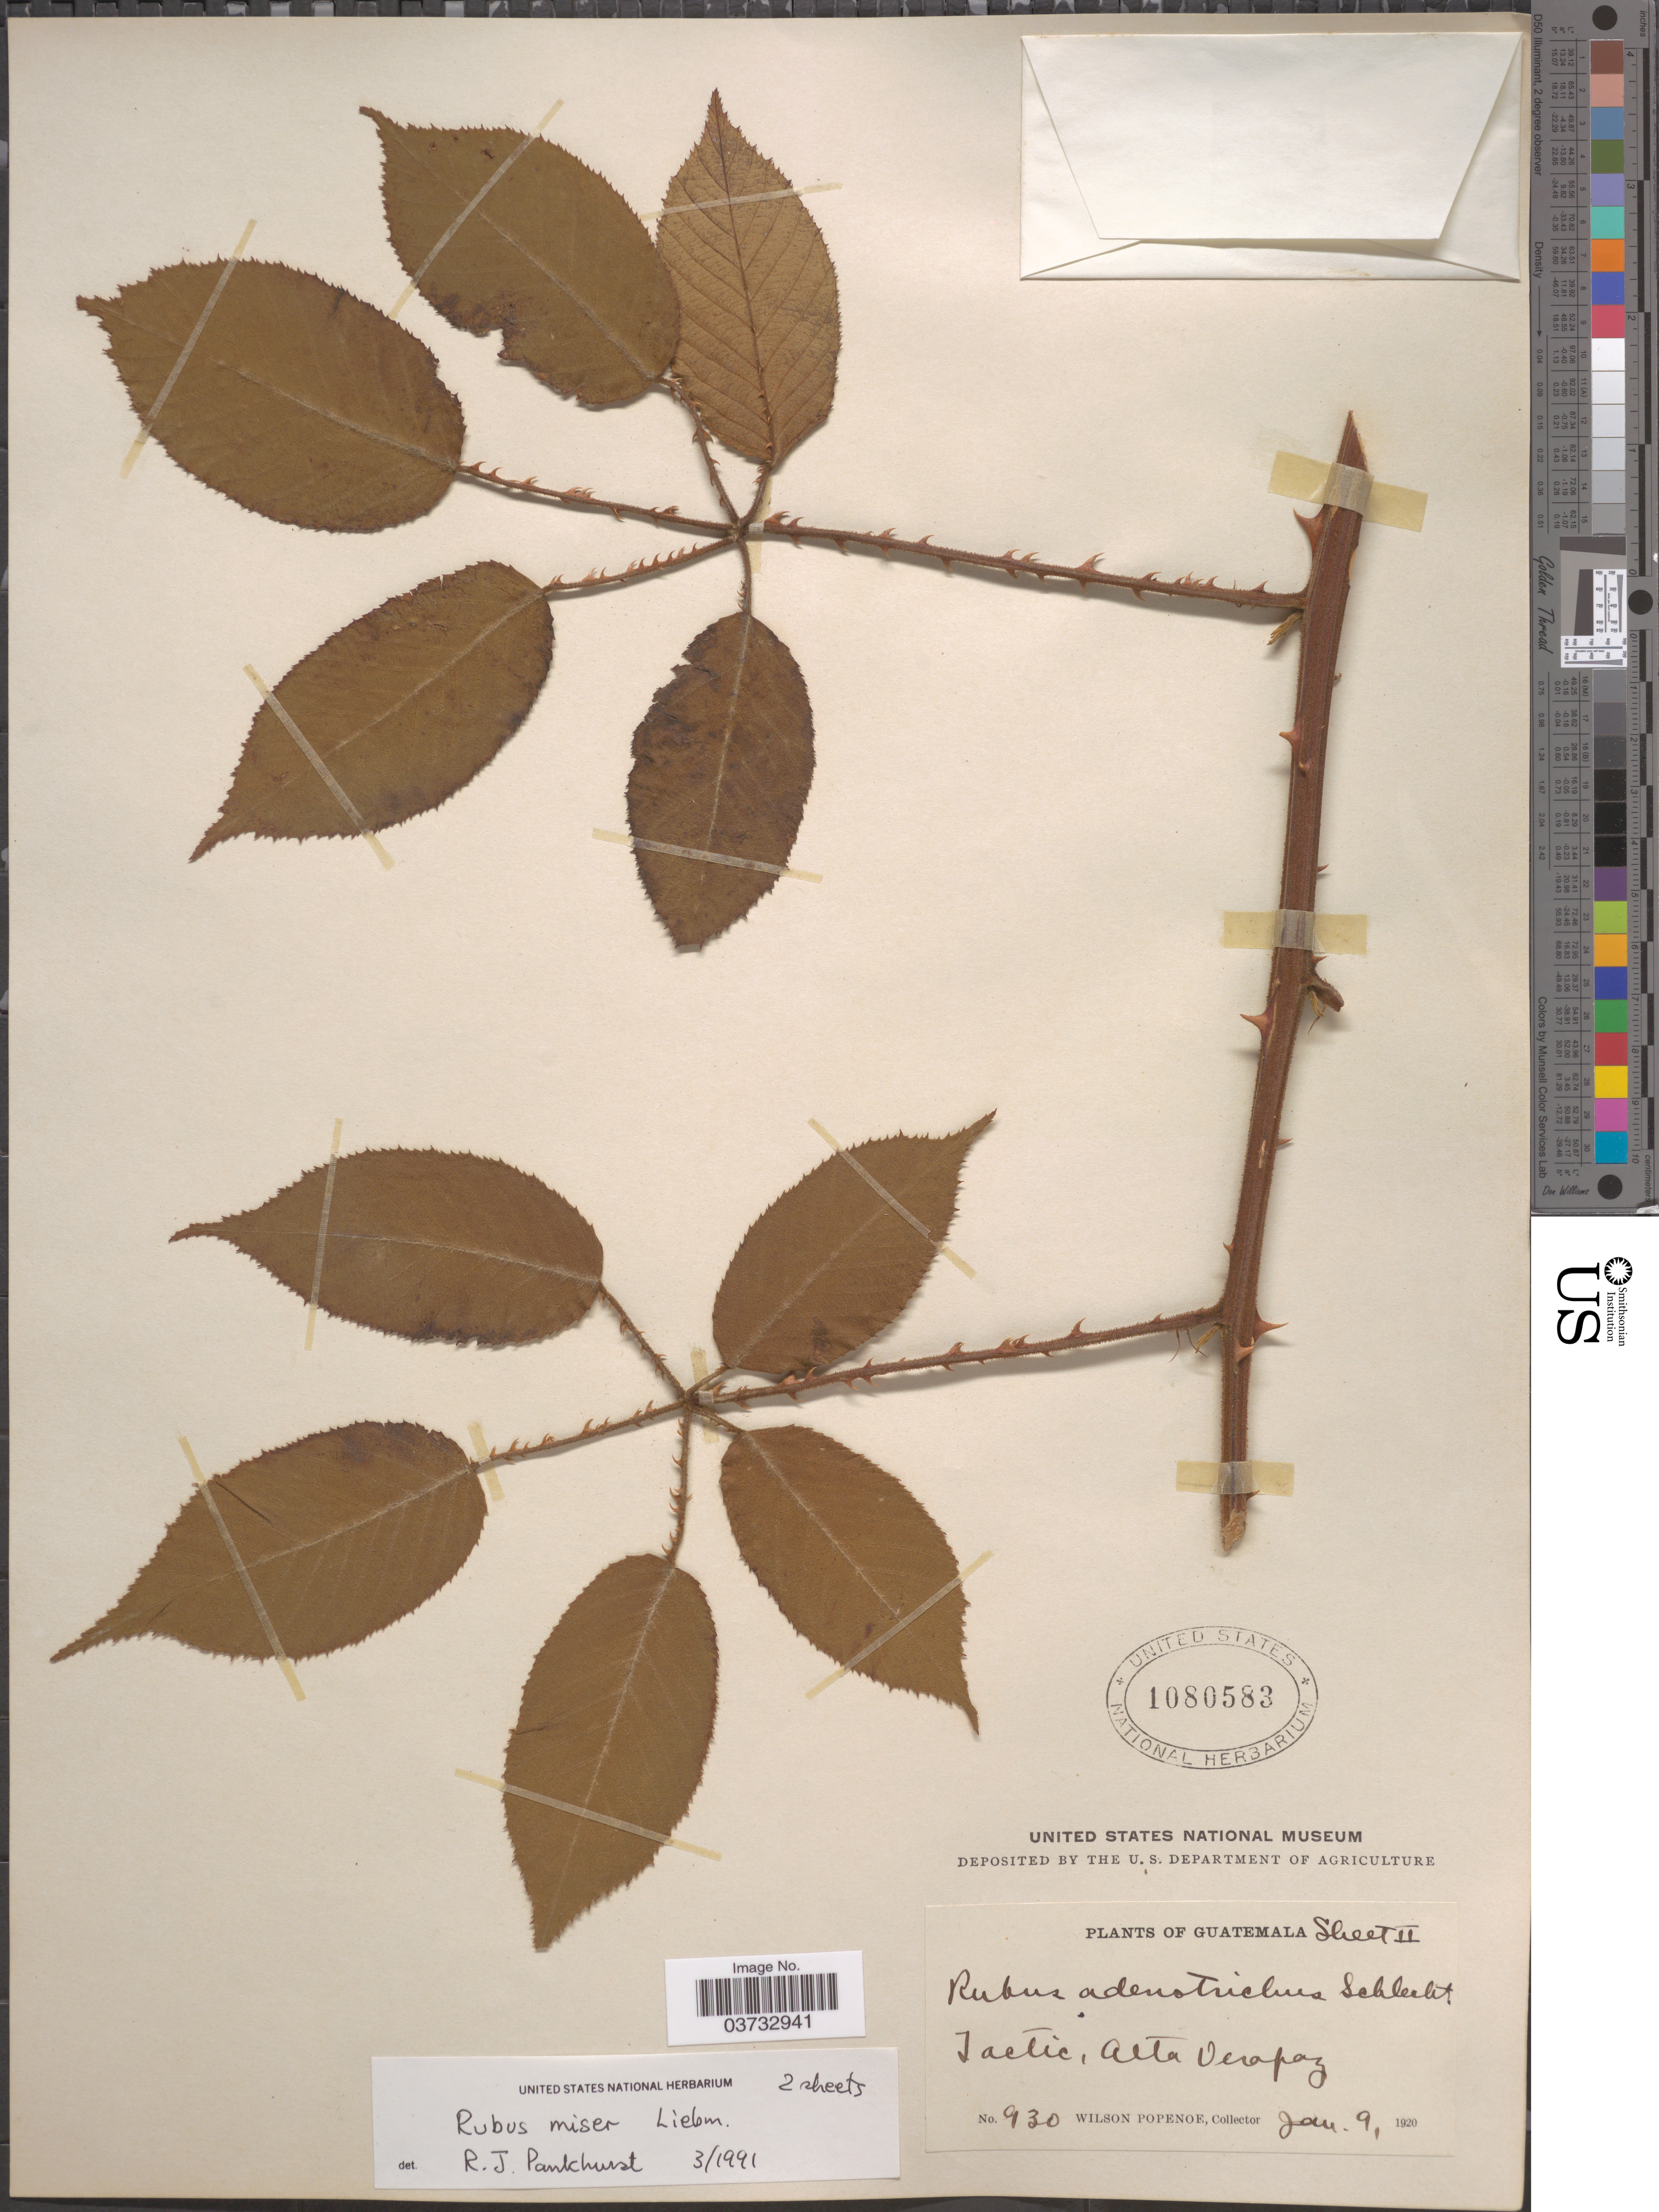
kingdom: Plantae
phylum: Tracheophyta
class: Magnoliopsida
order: Rosales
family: Rosaceae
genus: Rubus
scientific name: Rubus miser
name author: Liebm.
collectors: F. Popenoe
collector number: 930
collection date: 1920-01-09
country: Guatemala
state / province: Alta Verapaz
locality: Tactic.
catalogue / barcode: US 1080583